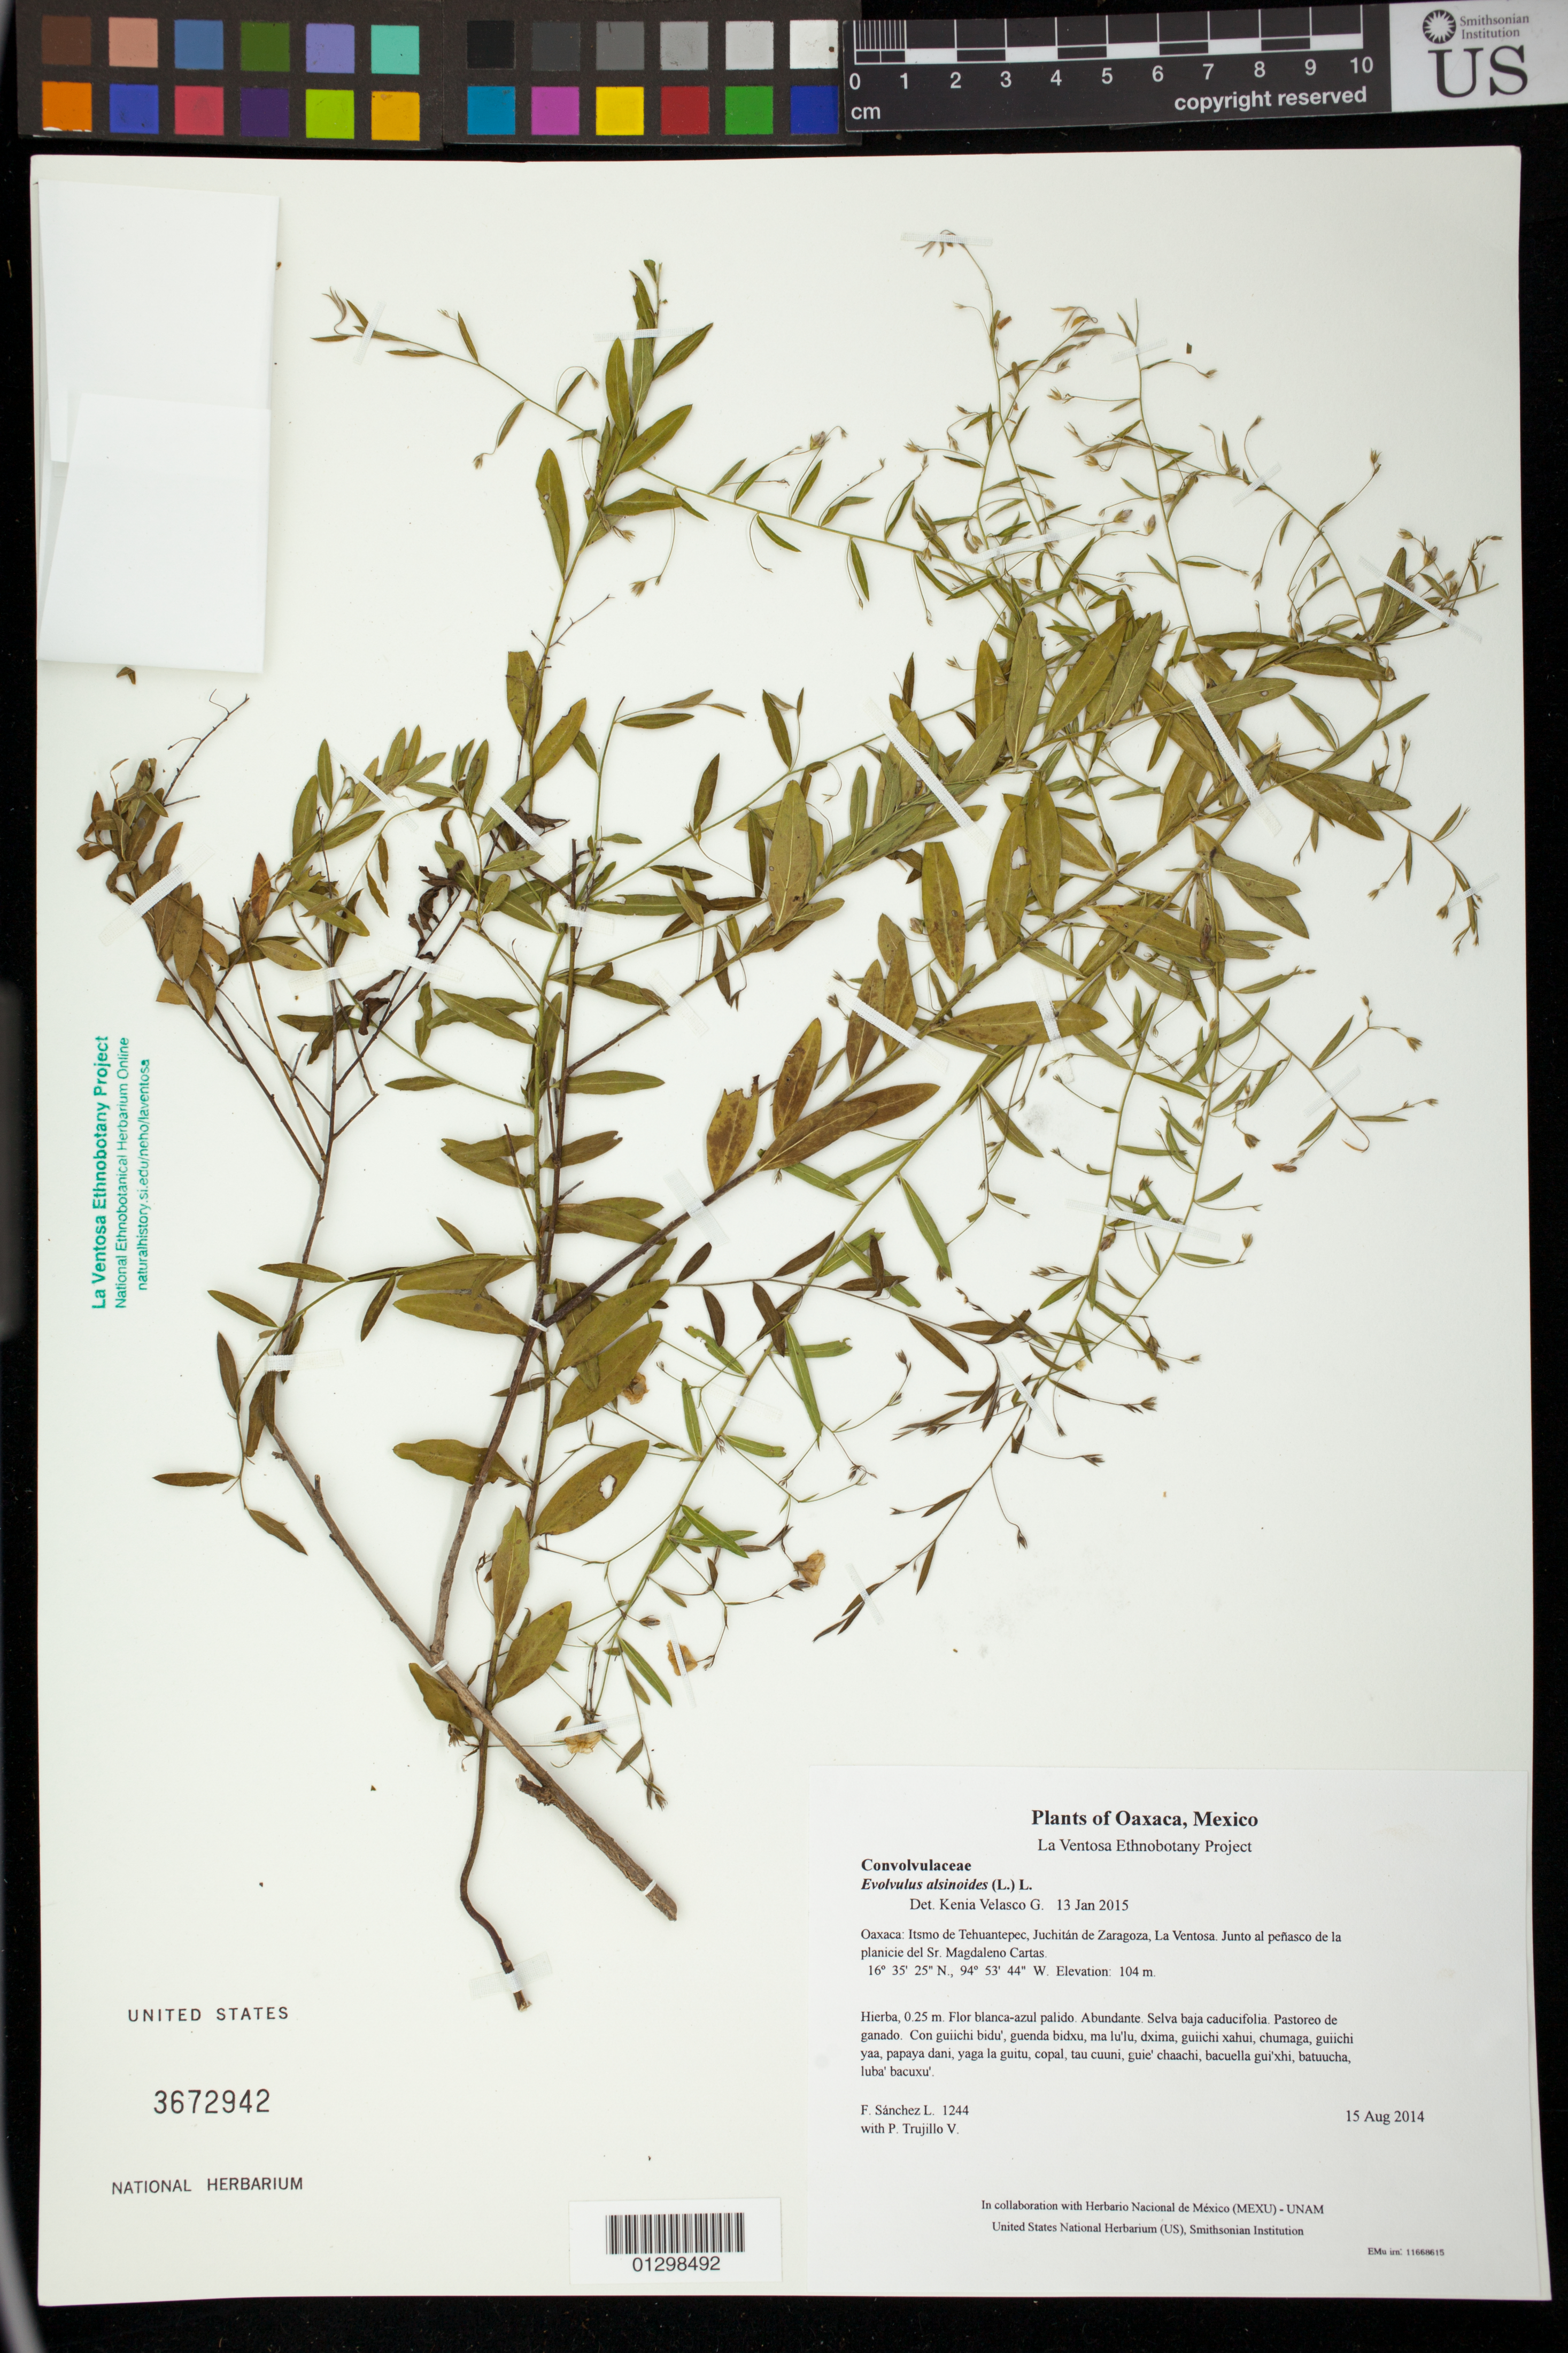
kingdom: Plantae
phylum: Tracheophyta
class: Magnoliopsida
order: Solanales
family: Convolvulaceae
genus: Evolvulus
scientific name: Evolvulus alsinoides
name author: (L.) L.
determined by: Velasco G., Kenia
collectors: F. Sánchez L. & P. Trujillo V.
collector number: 1244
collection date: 2014-08-15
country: Mexico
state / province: Oaxaca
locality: Itsmo de Tehuantepec, Juchitán de Zaragoza, La Ventosa. Junto al peñasco de la planicie del Sr. Magdaleno Cartas.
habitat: Selva baja caducifolia. Pastoreo de ganado.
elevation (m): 104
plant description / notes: JEBOT, MEXU, SERO, US; Guixi bandaga. 0.25 m. Guie' naquichi'-asul te. Stale.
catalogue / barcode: US 3672942